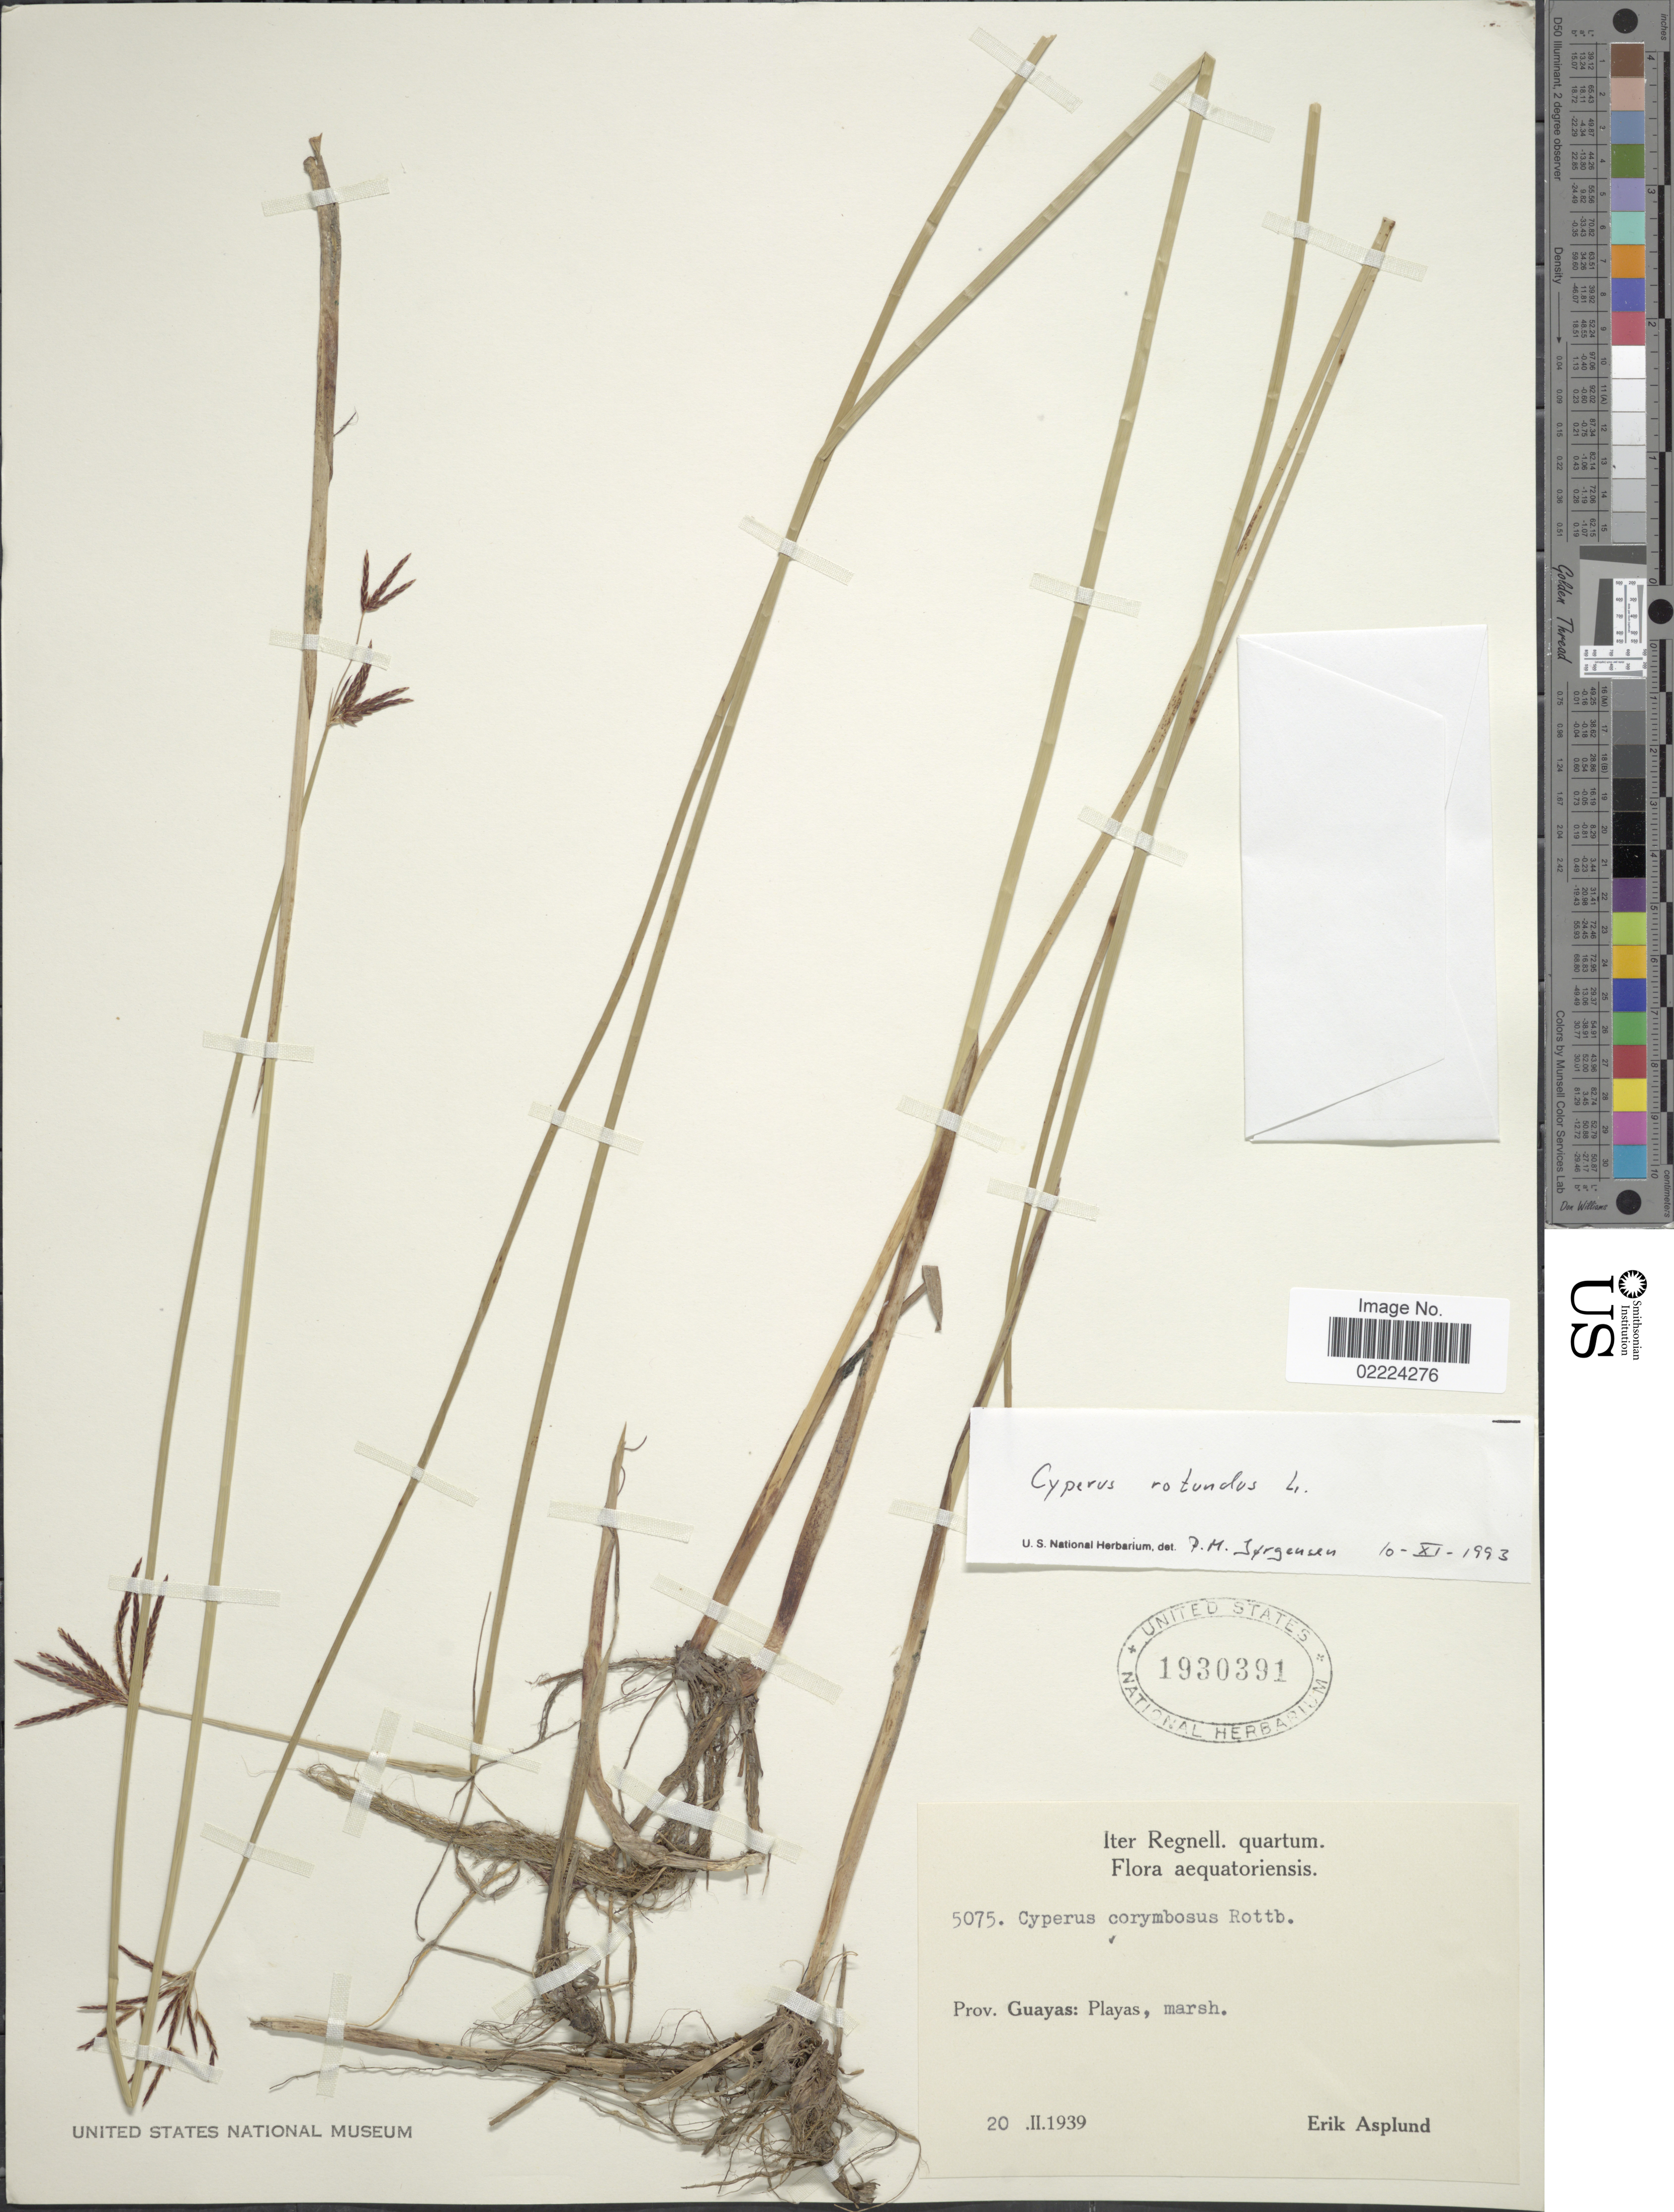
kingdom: Plantae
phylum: Tracheophyta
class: Liliopsida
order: Poales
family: Cyperaceae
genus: Cyperus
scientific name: Cyperus rotundus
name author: L.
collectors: E. Asplund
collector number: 5075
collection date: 1939-02-20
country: Ecuador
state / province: Guayas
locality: Playas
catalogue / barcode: US 1930391